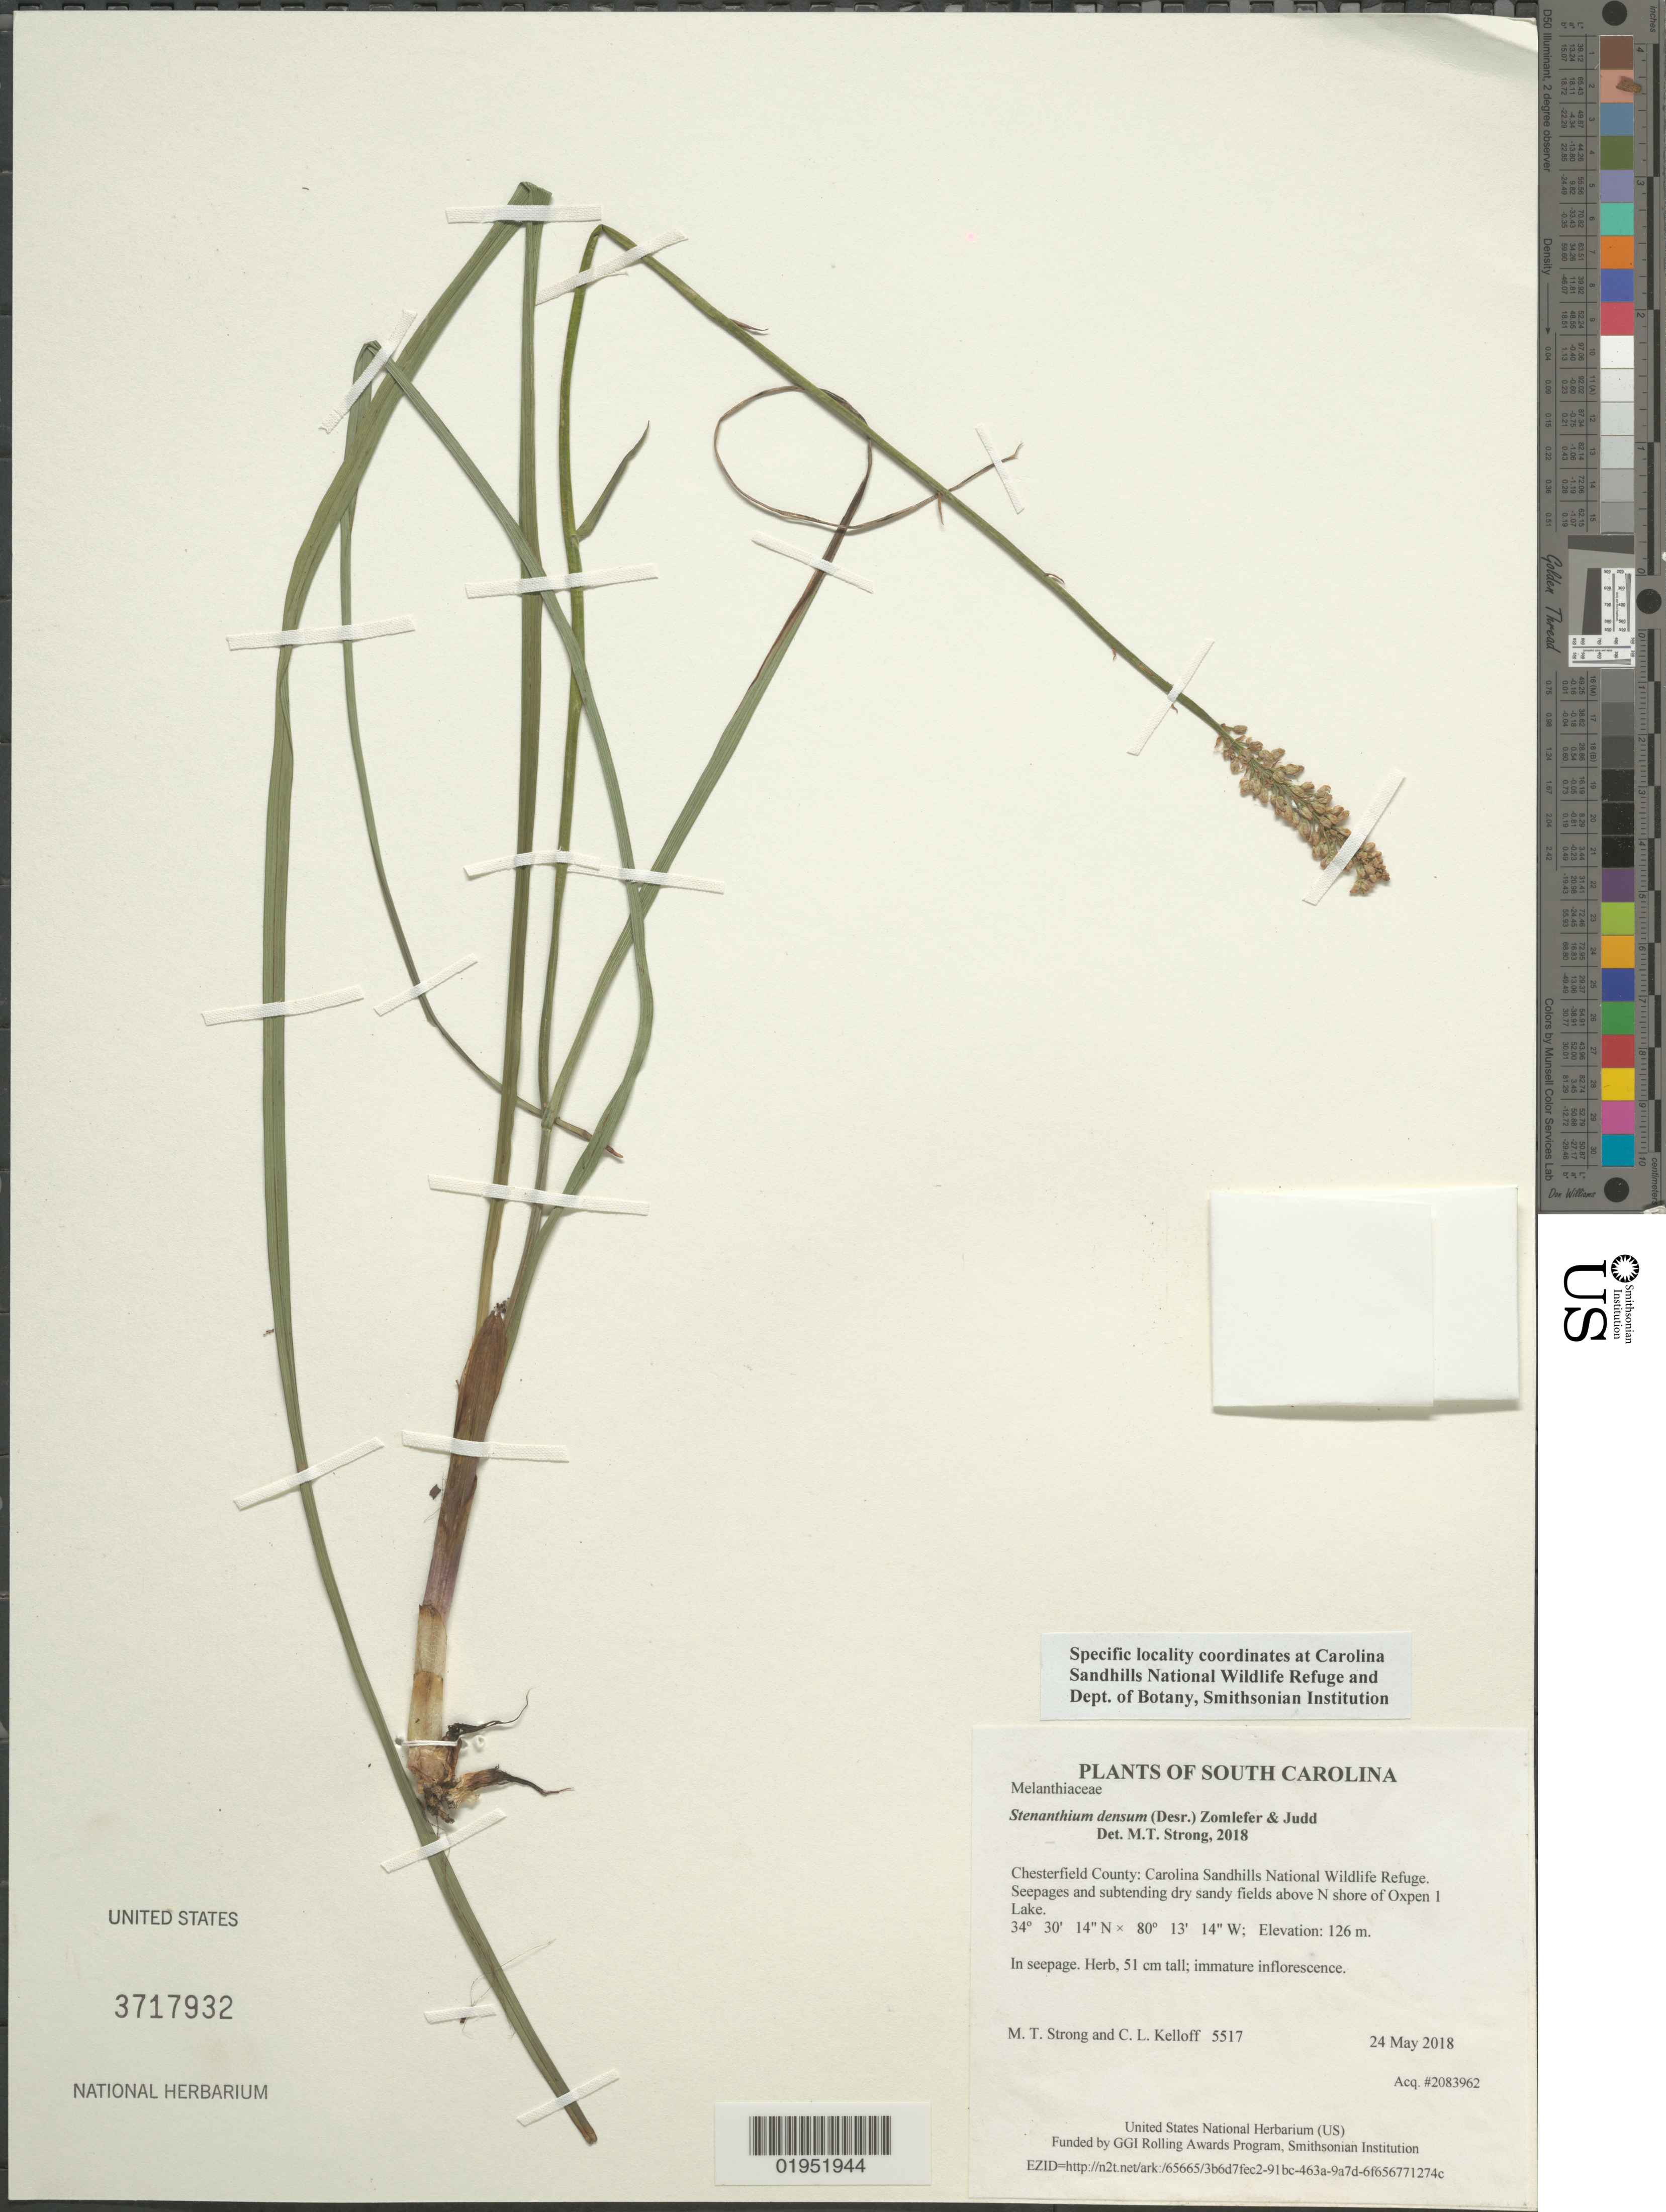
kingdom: Plantae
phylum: Tracheophyta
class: Liliopsida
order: Liliales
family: Melanthiaceae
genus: Stenanthium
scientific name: Stenanthium densum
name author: (Desr.) Zomlefer & Judd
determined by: Strong, Mark T., (BOT), Smithsonian Institution - National Museum of Natural History (UNITED STATES)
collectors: M. T. Strong & C. L. Kelloff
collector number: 5517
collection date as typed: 24 May 2018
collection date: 2018-05-24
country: United States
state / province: South Carolina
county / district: Chesterfield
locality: Carolina Sandhills National Wildlife Refuge. Seepages and subtending dry sandy fields above N shore of Oxpen 1 Lake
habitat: In seepage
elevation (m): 126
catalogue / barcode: US 3717932